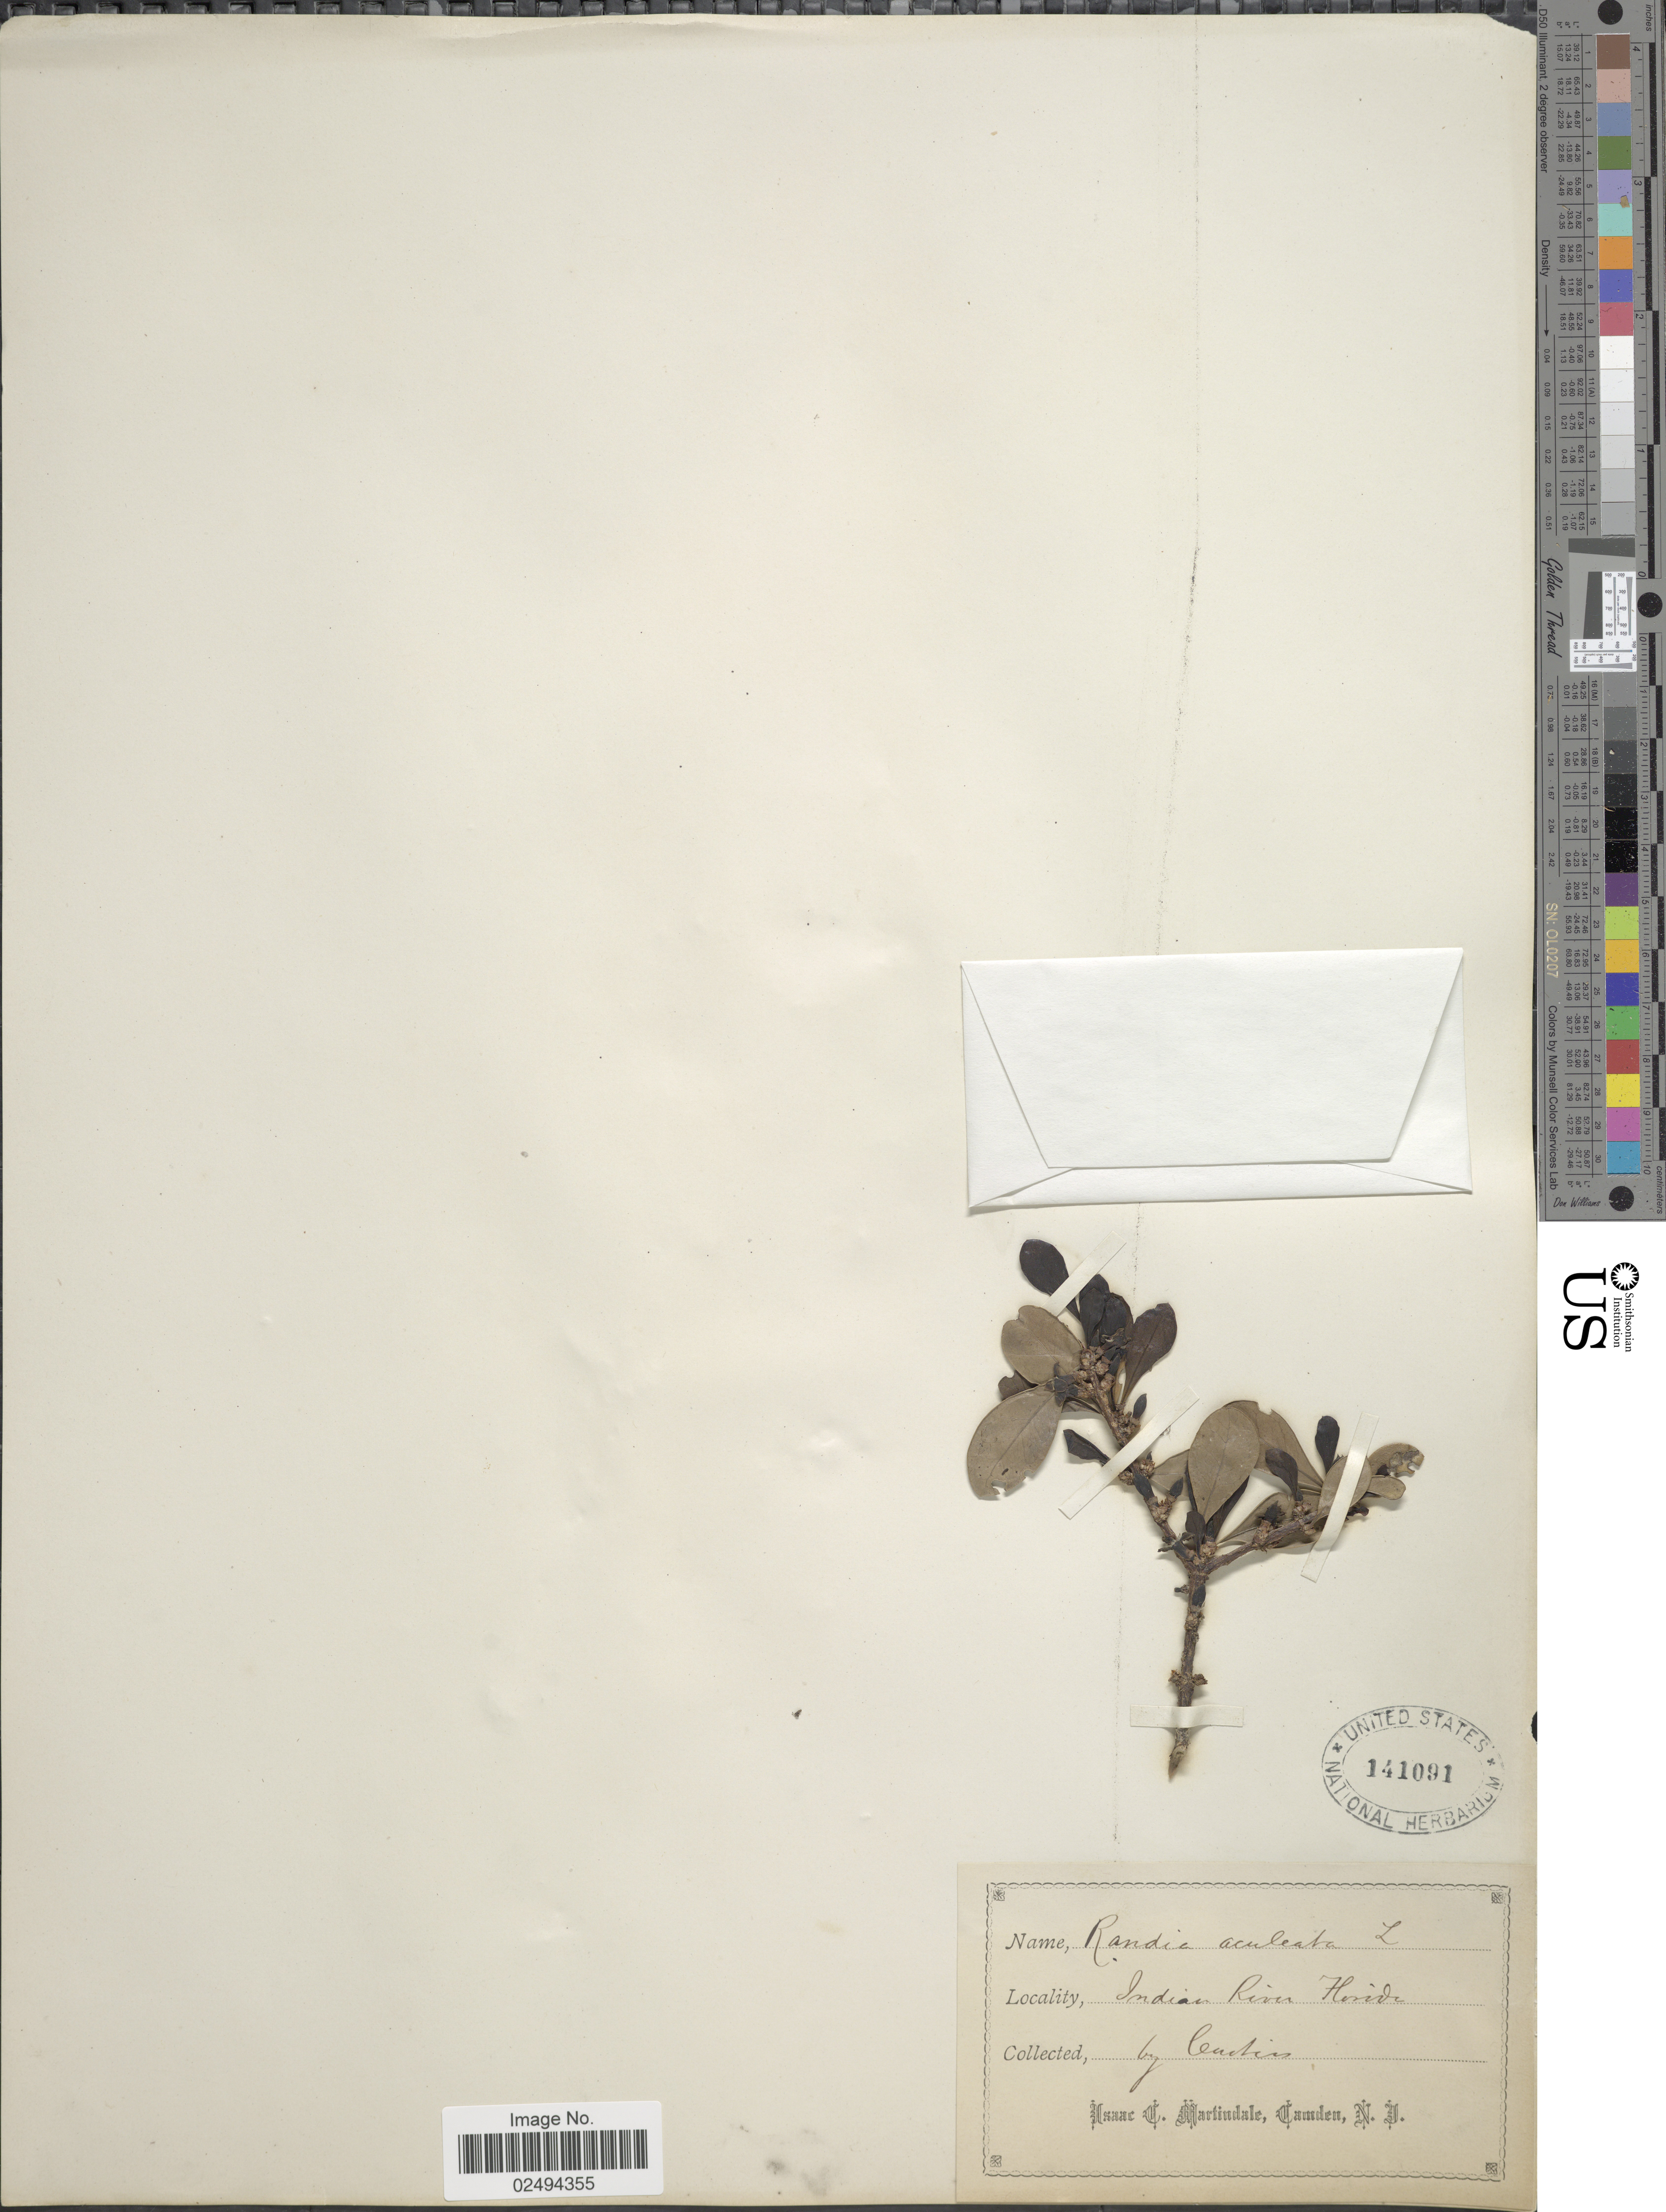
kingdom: Plantae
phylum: Tracheophyta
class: Magnoliopsida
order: Gentianales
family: Rubiaceae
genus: Randia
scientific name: Randia aculeata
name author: L.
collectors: -. Curtiss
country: United States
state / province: Florida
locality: Indian River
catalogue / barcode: US 141091